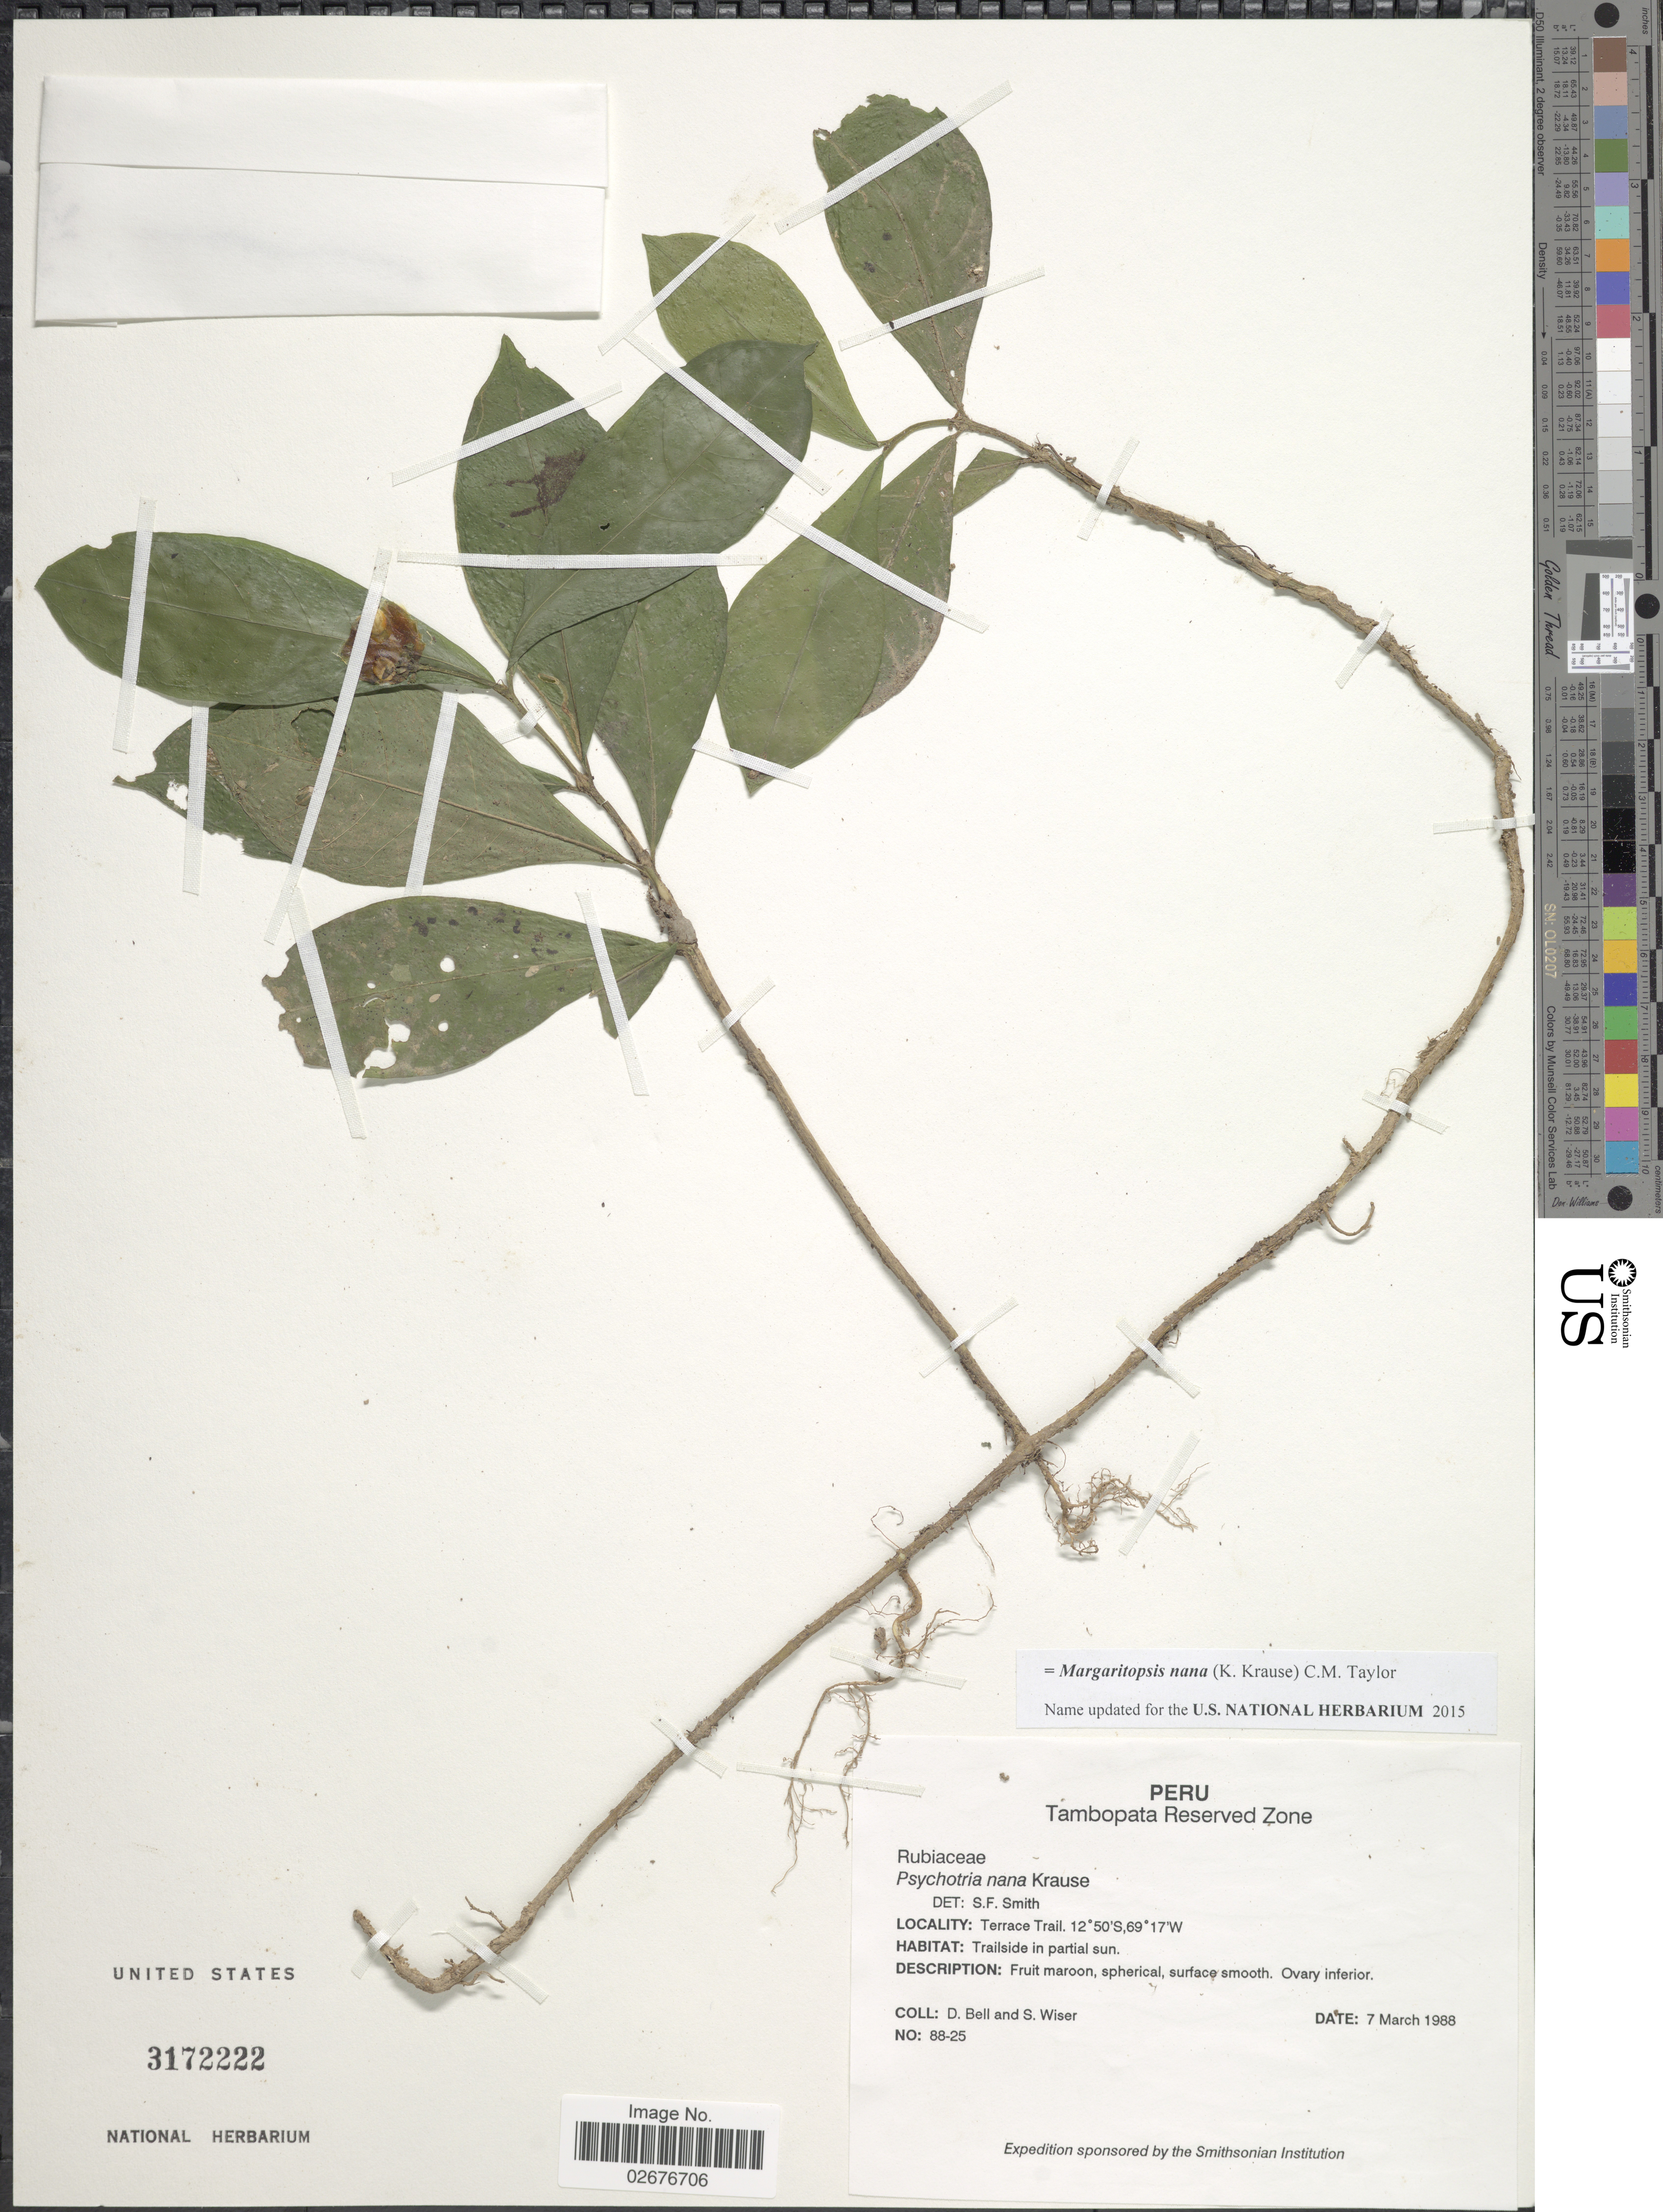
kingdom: Plantae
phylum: Tracheophyta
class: Magnoliopsida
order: Gentianales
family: Rubiaceae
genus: Margaritopsis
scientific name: Margaritopsis nana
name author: (K. Krause) C.M. Taylor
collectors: D. A. Bell & S. Wiser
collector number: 88-25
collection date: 1988-03-07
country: Peru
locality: Tambopata Reserved Zone, Terrace Trail, Trailside in partial sun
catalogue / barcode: US 3172222